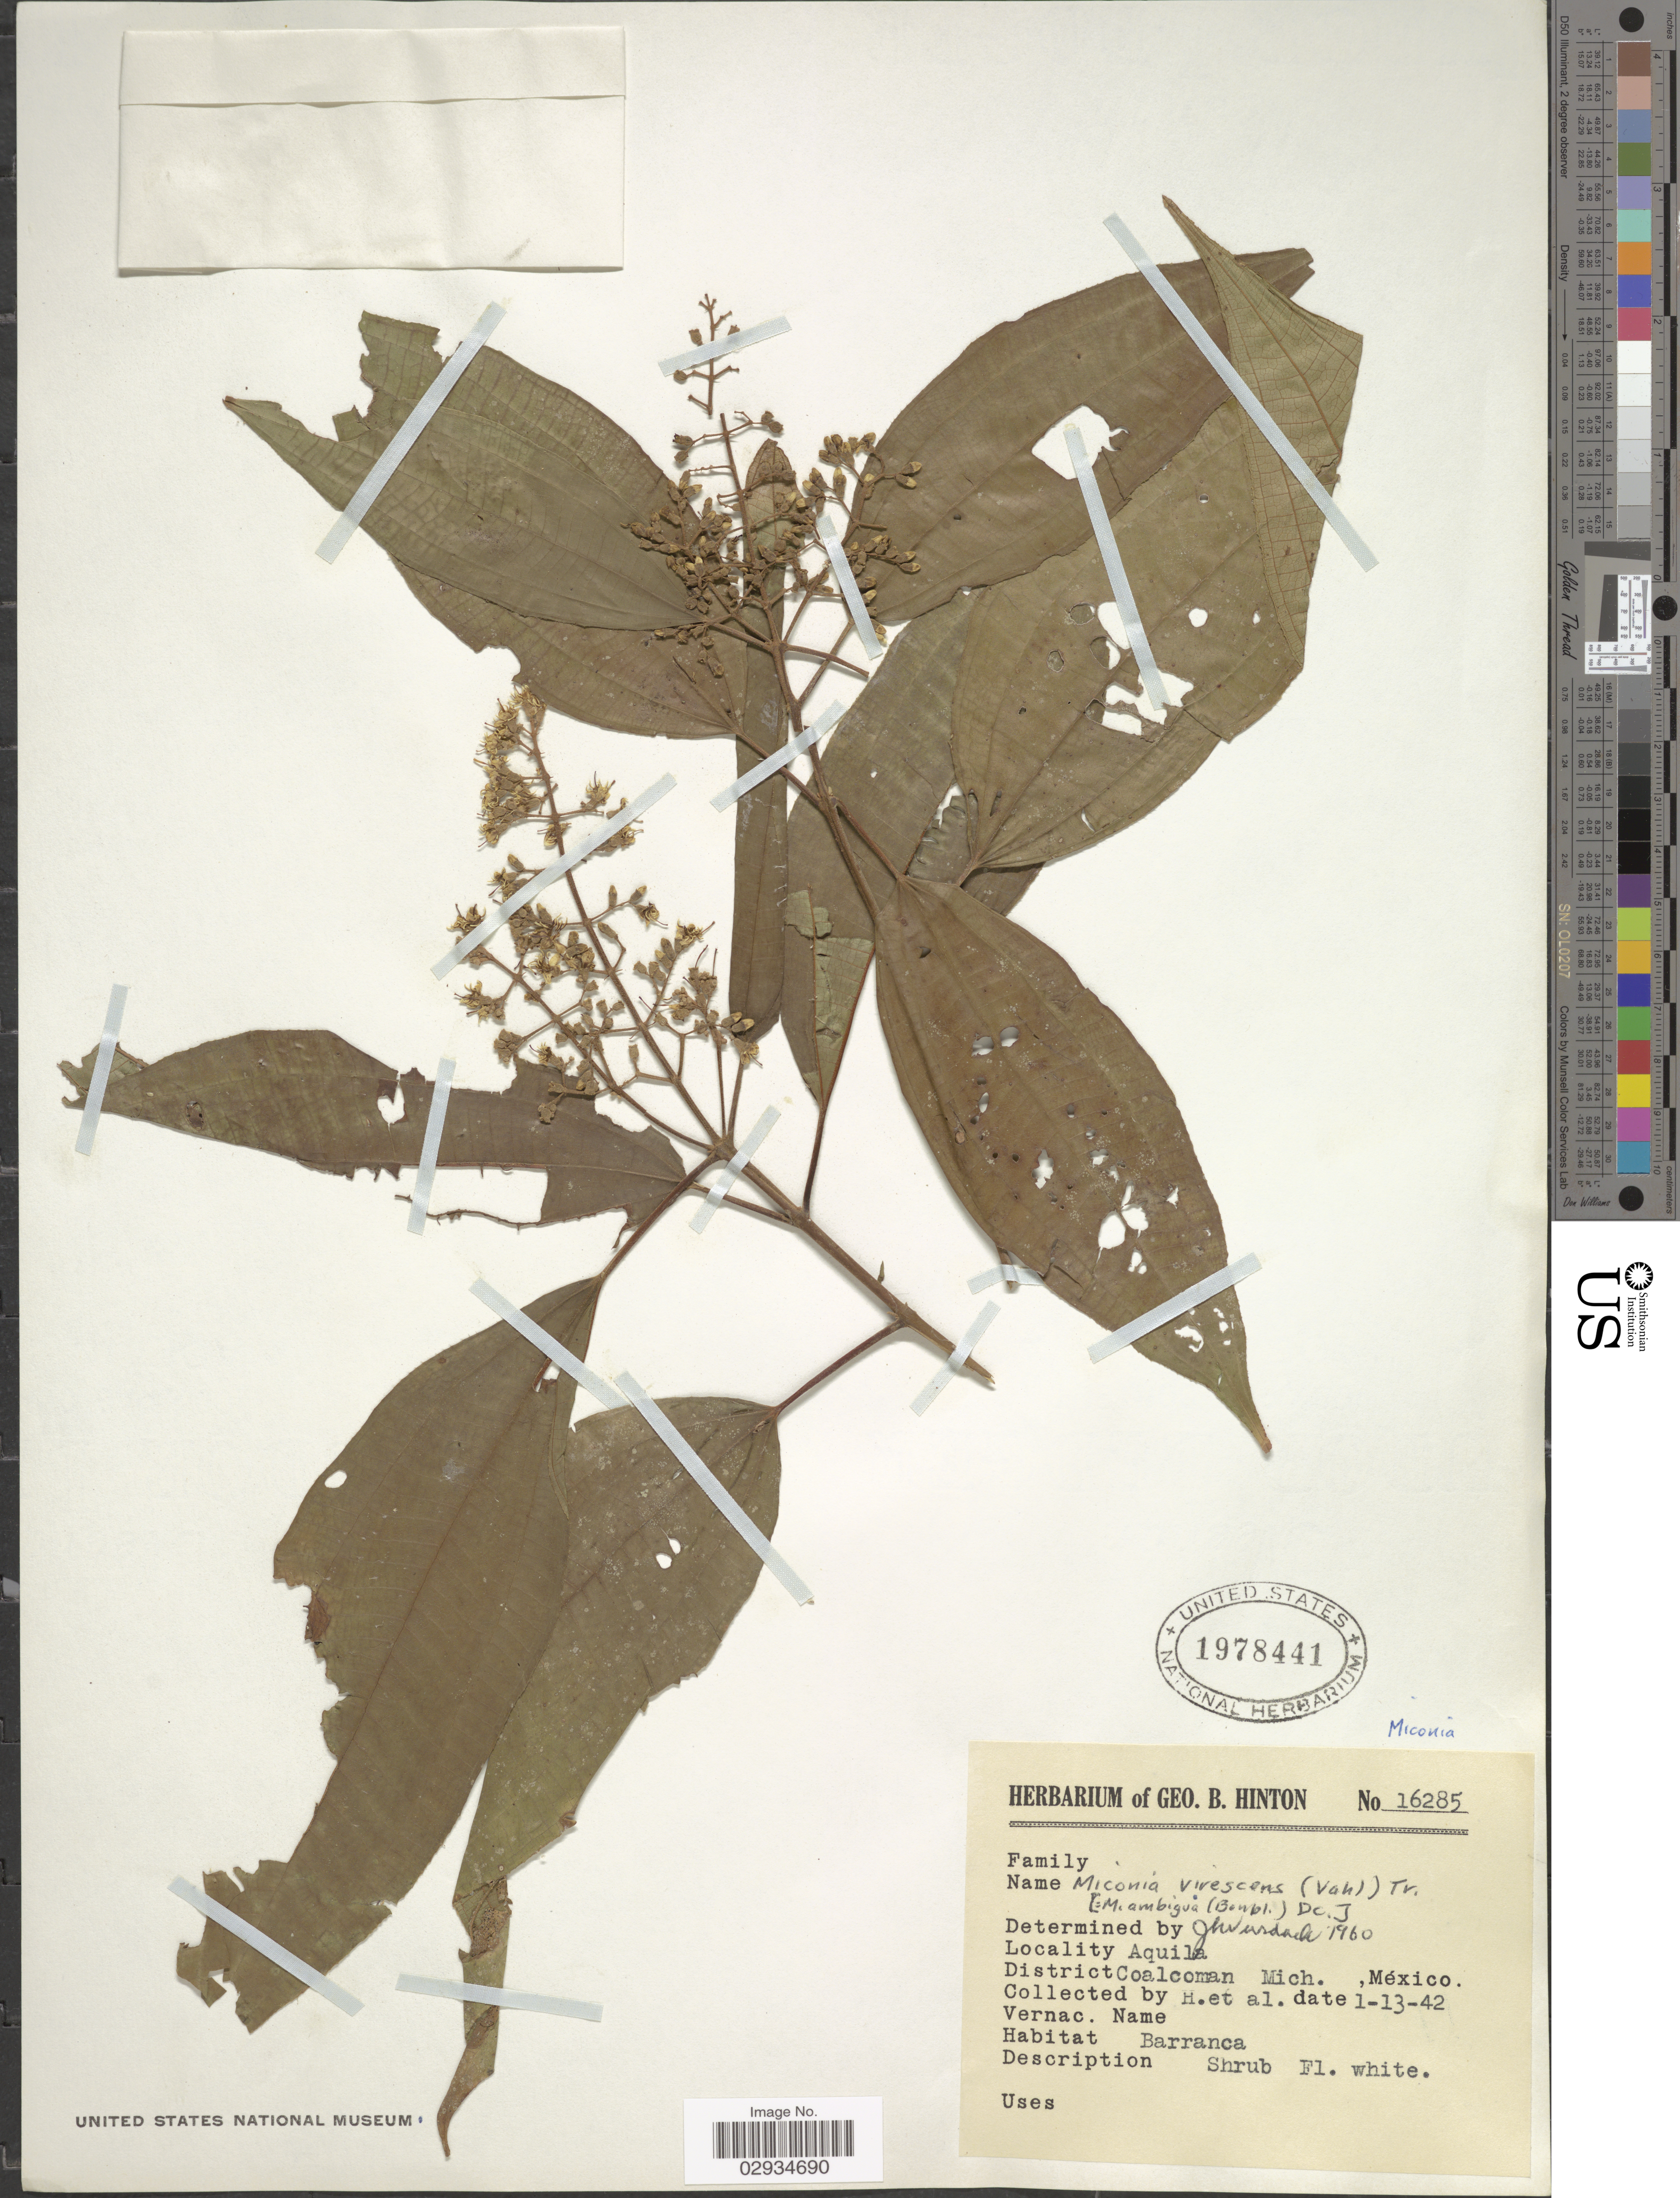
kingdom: Plantae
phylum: Tracheophyta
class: Magnoliopsida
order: Myrtales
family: Melastomataceae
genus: Miconia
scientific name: Miconia virescens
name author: (Vahl) Triana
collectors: G. B. Hinton & et al.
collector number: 16285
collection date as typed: Transcribed d/m/y: 13/1/42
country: Mexico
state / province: Michoacán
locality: Aquila. District Coalcoman.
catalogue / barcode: US 1978441